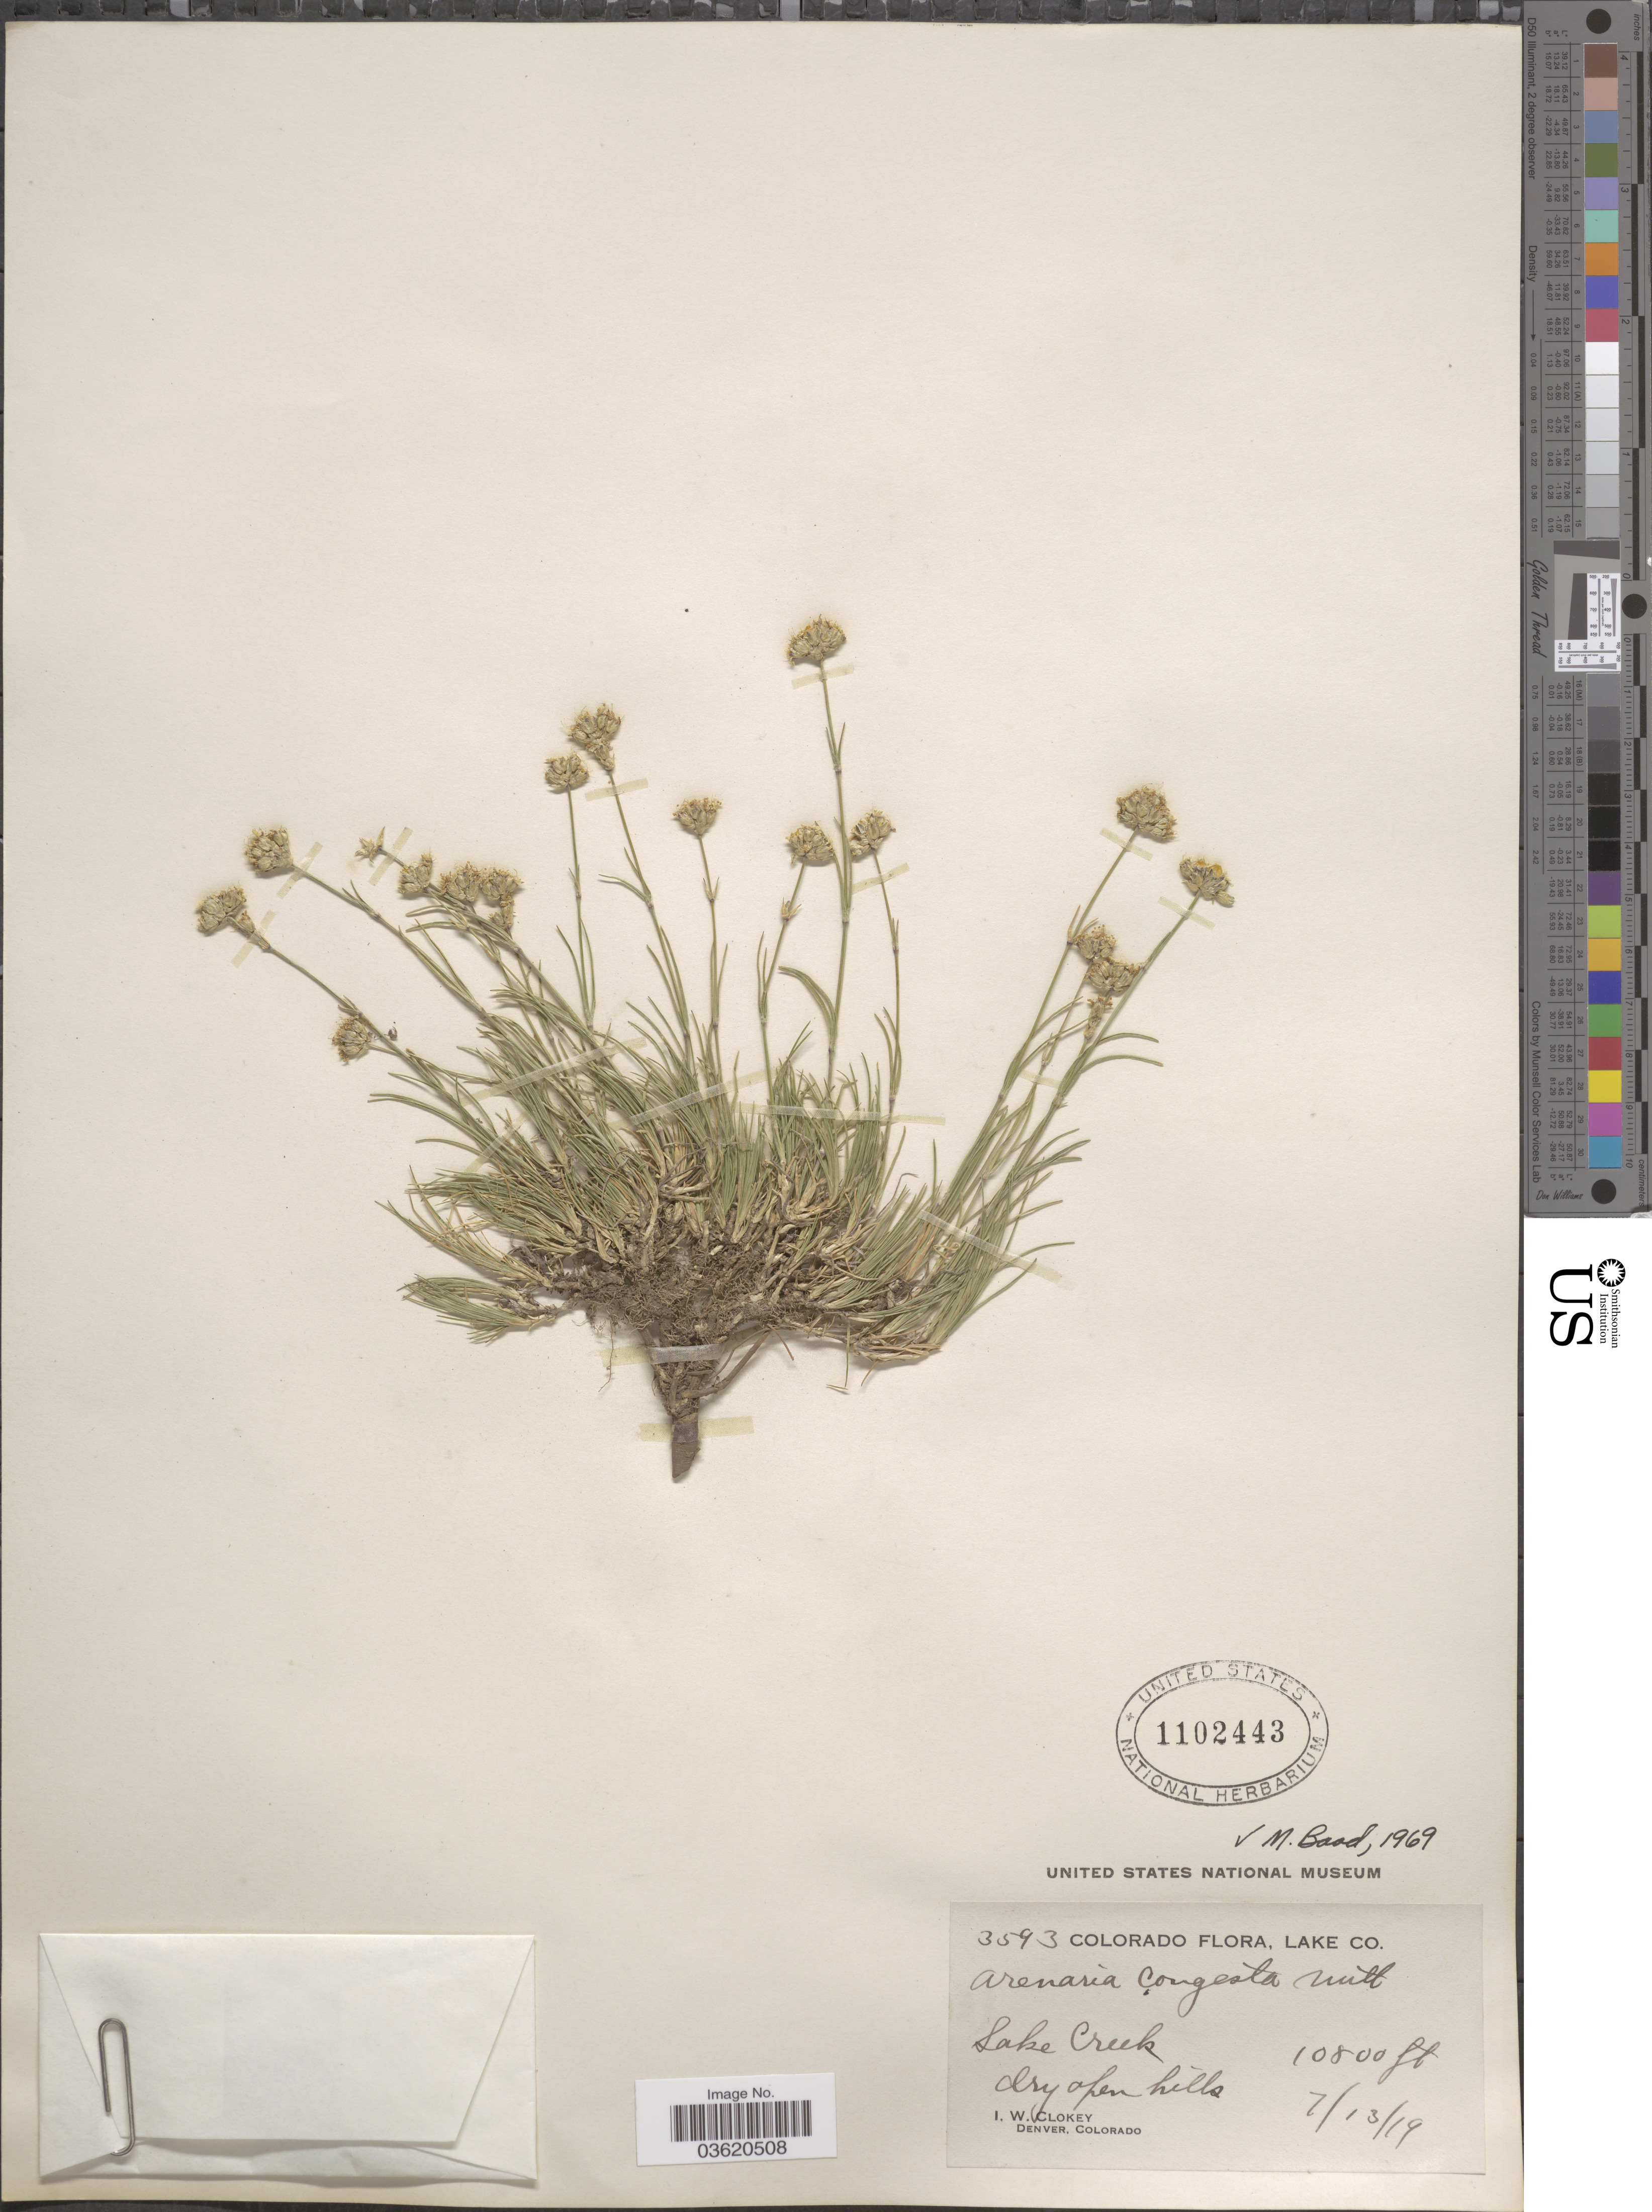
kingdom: Plantae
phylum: Tracheophyta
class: Magnoliopsida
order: Caryophyllales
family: Caryophyllaceae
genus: Eremogone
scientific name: Eremogone congesta var. congesta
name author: (Nutt.) Ikonn.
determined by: Strong, Mark T., (BOT), Smithsonian Institution - National Museum of Natural History (UNITED STATES)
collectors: I. W. Clokey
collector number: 3593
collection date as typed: Transcribed d/m/y: 13/7/19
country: United States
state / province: Colorado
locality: Lake Co. Lake Creek.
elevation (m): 3292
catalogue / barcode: US 1102443